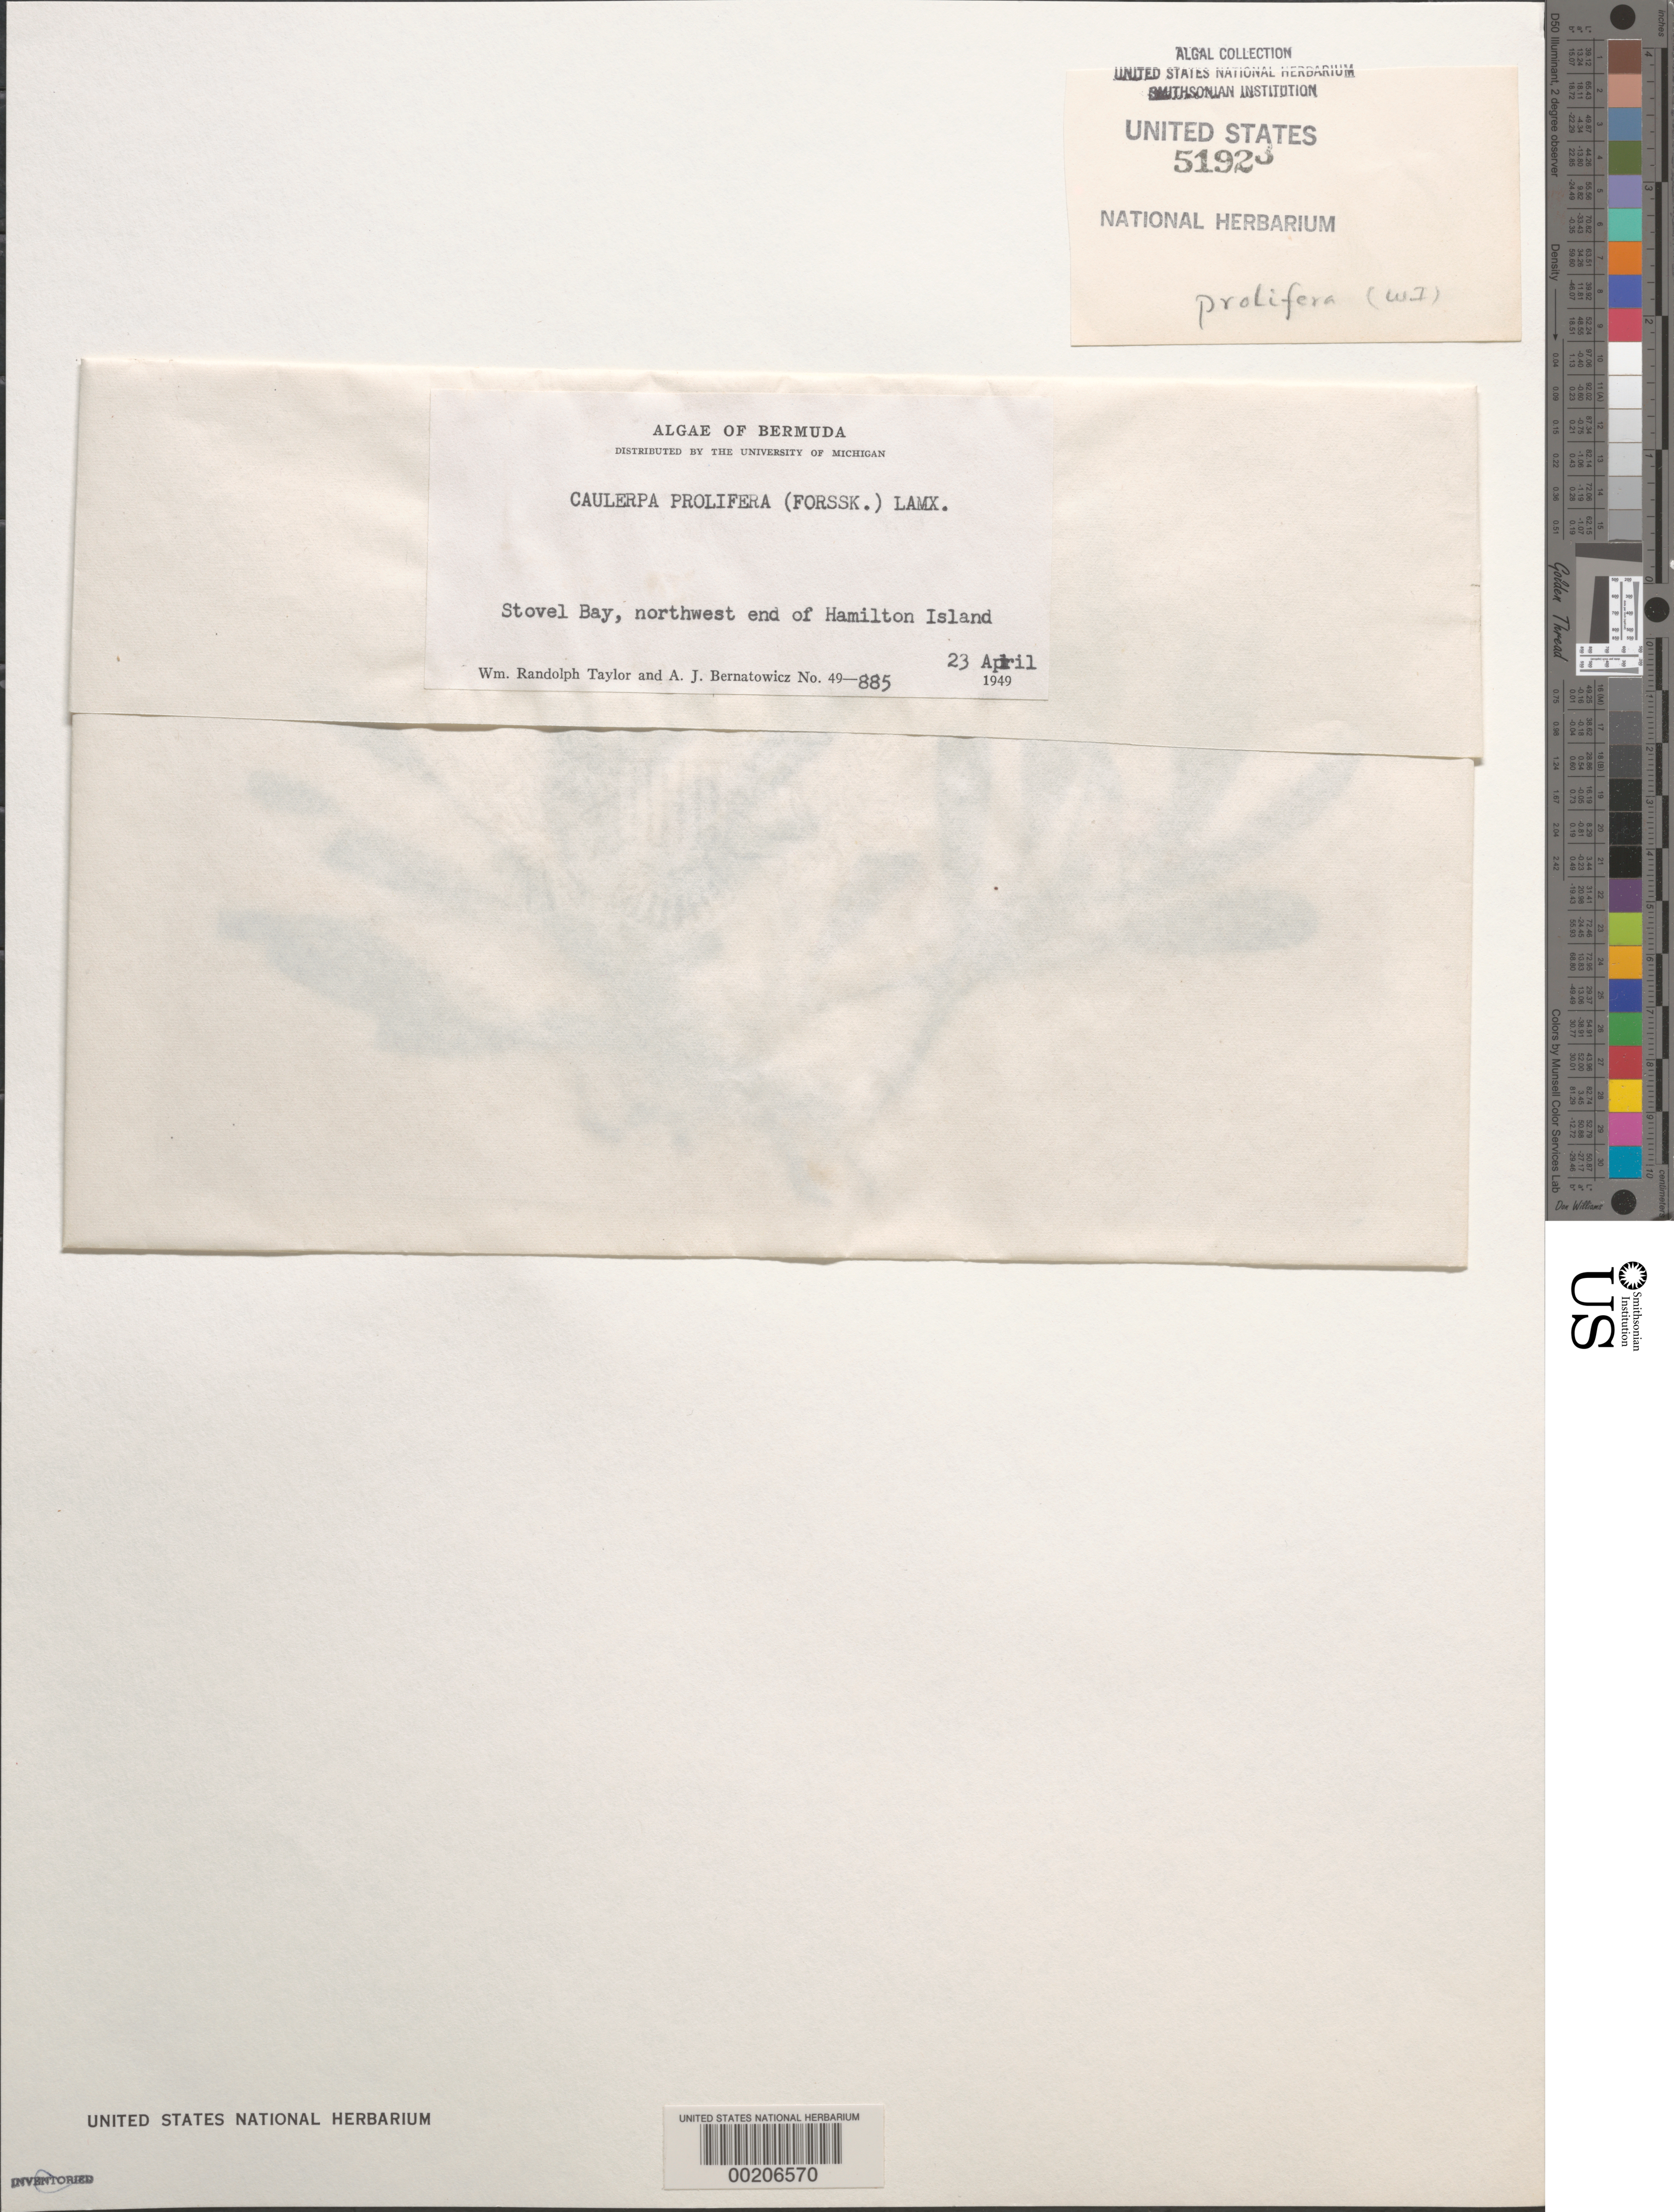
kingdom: Plantae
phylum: Chlorophyta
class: Ulvophyceae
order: Bryopsidales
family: Caulerpaceae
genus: Caulerpa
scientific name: Caulerpa prolifera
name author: (Forssk.) J.V.Lamouroux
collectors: W. R. Taylor & A. Bernatowicz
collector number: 49-885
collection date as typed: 23 Apr 1949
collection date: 1949-04-23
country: Bermuda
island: Bermuda Island (Hamilton Island)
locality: Stovel Bay, northwest part of island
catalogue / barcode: US 51923